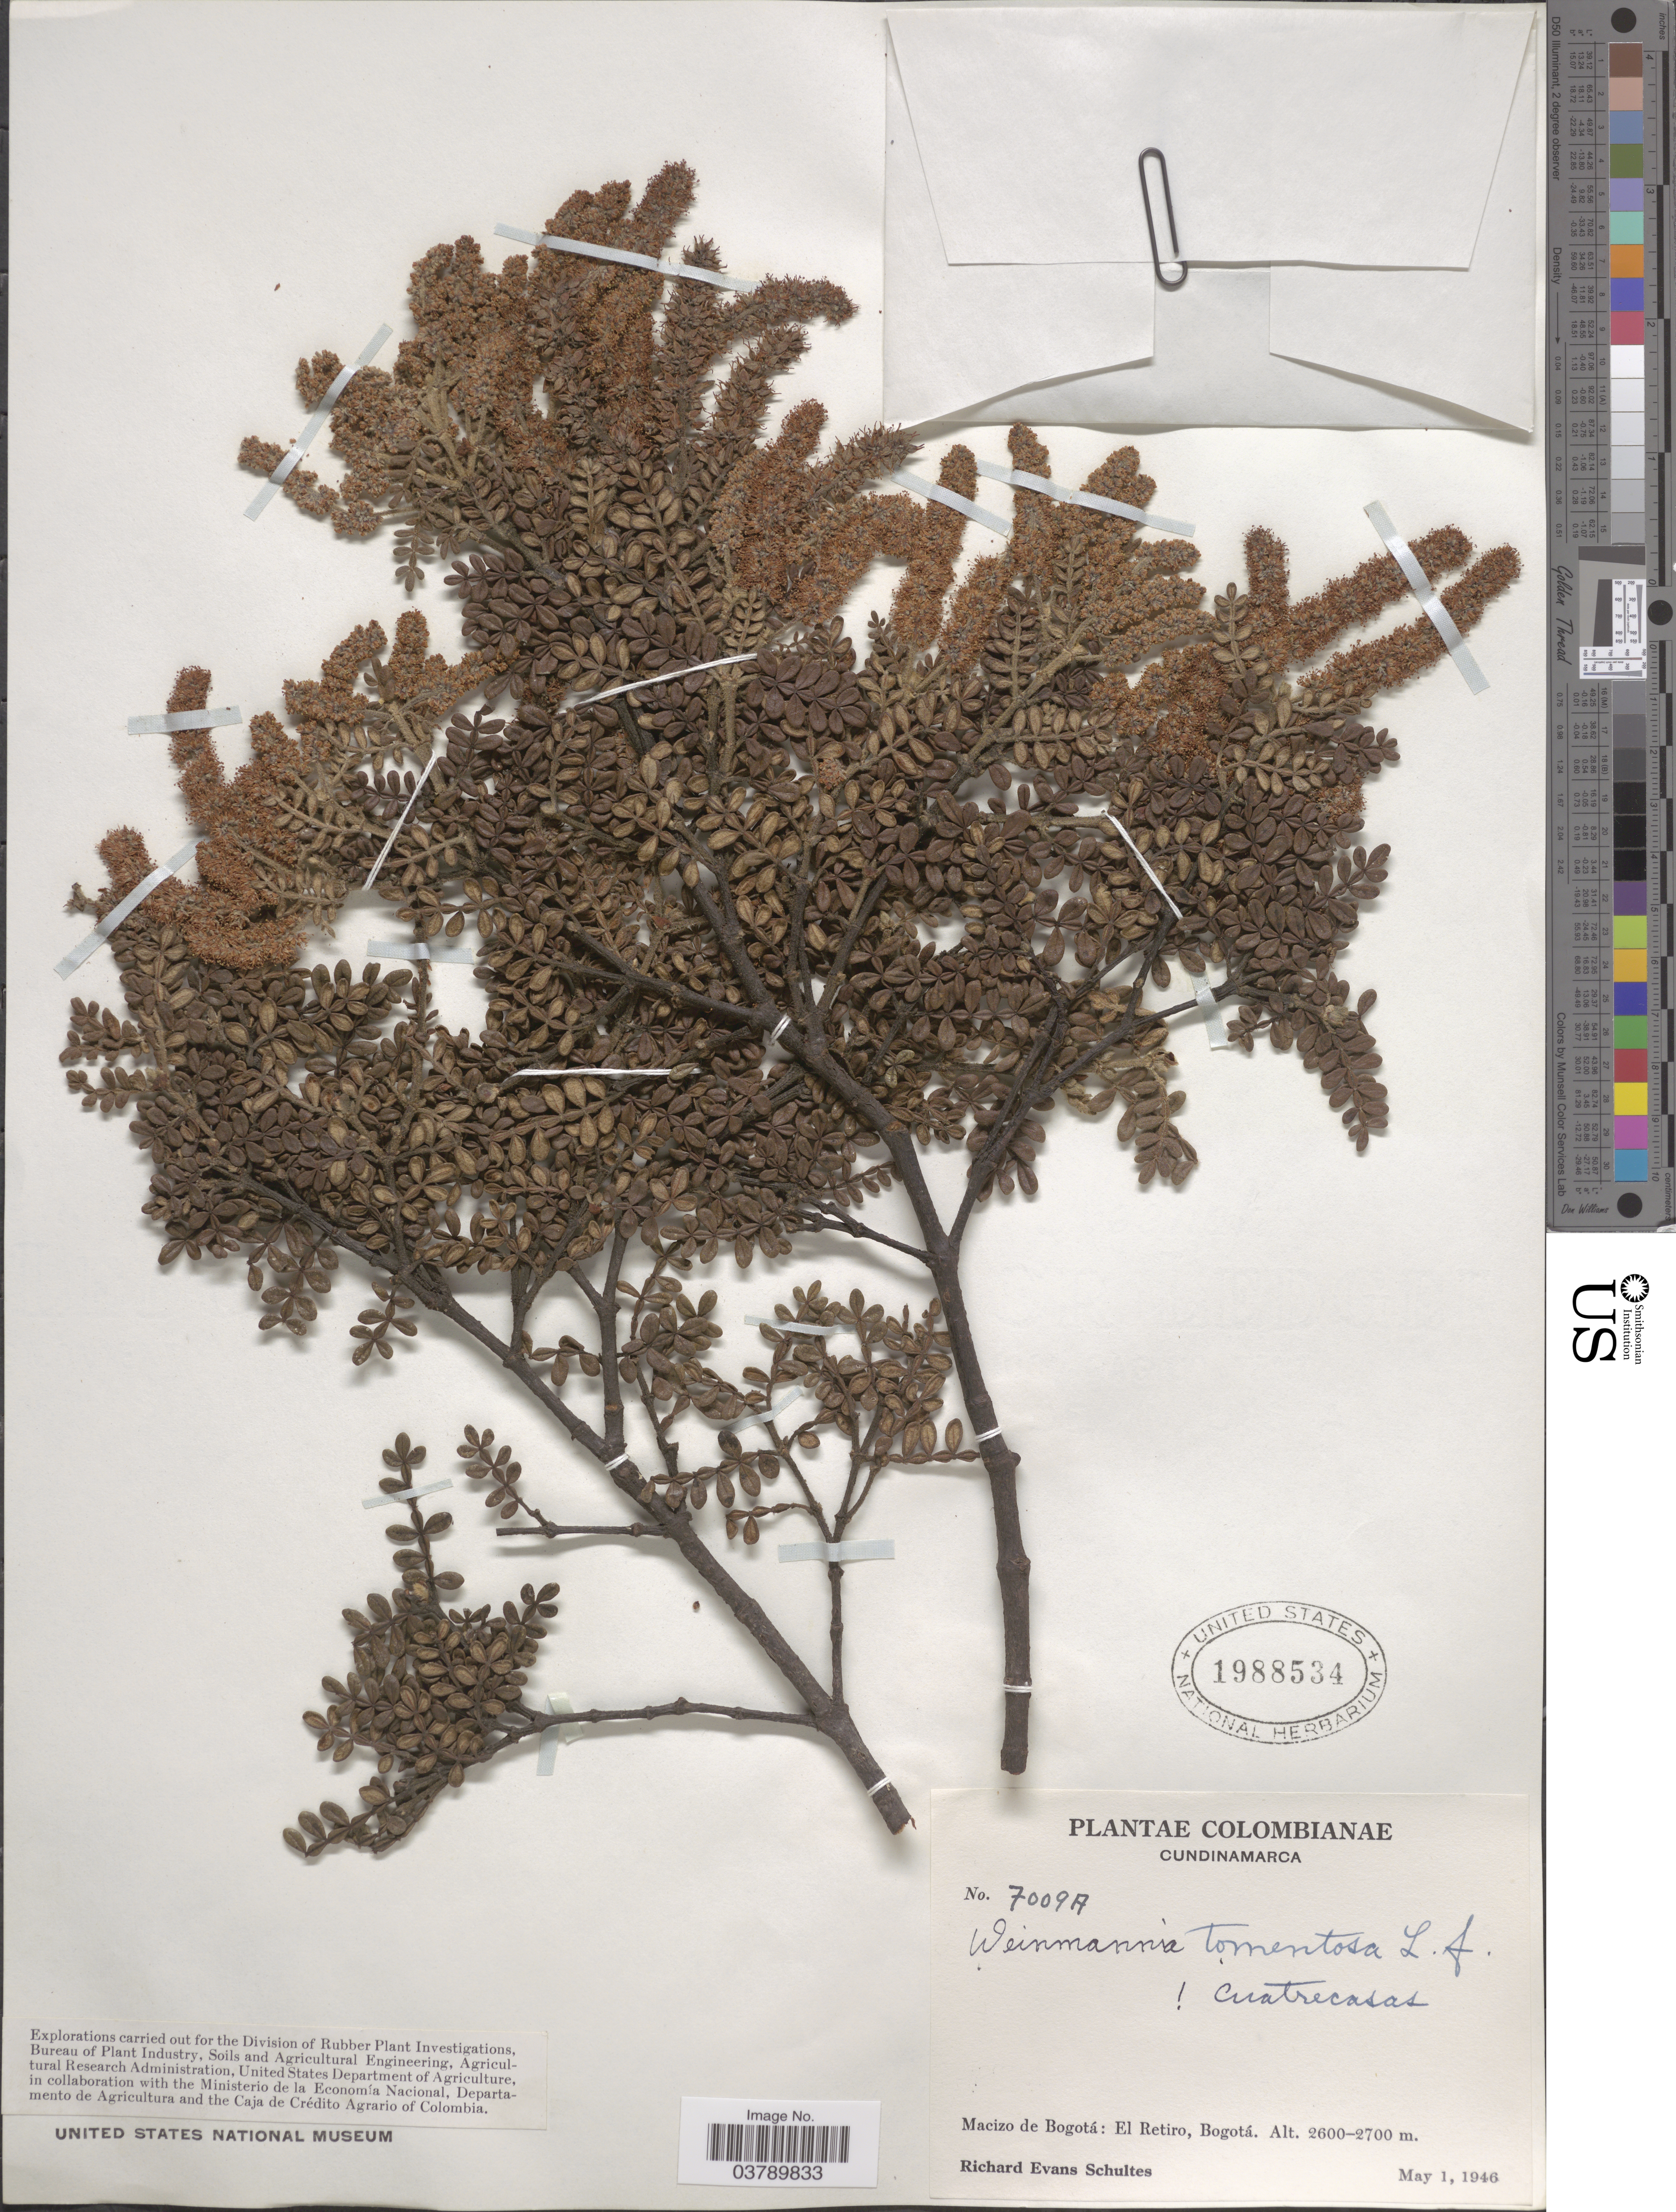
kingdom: Plantae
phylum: Tracheophyta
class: Magnoliopsida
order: Oxalidales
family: Cunoniaceae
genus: Weinmannia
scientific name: Weinmannia tomentosa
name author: L.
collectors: R. E. Schultes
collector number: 7009A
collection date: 1946-05-01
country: Colombia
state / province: Cundinamarca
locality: Macizo de Bogotá: El Retiro, Bogotá.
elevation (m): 2600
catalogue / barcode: US 1988534